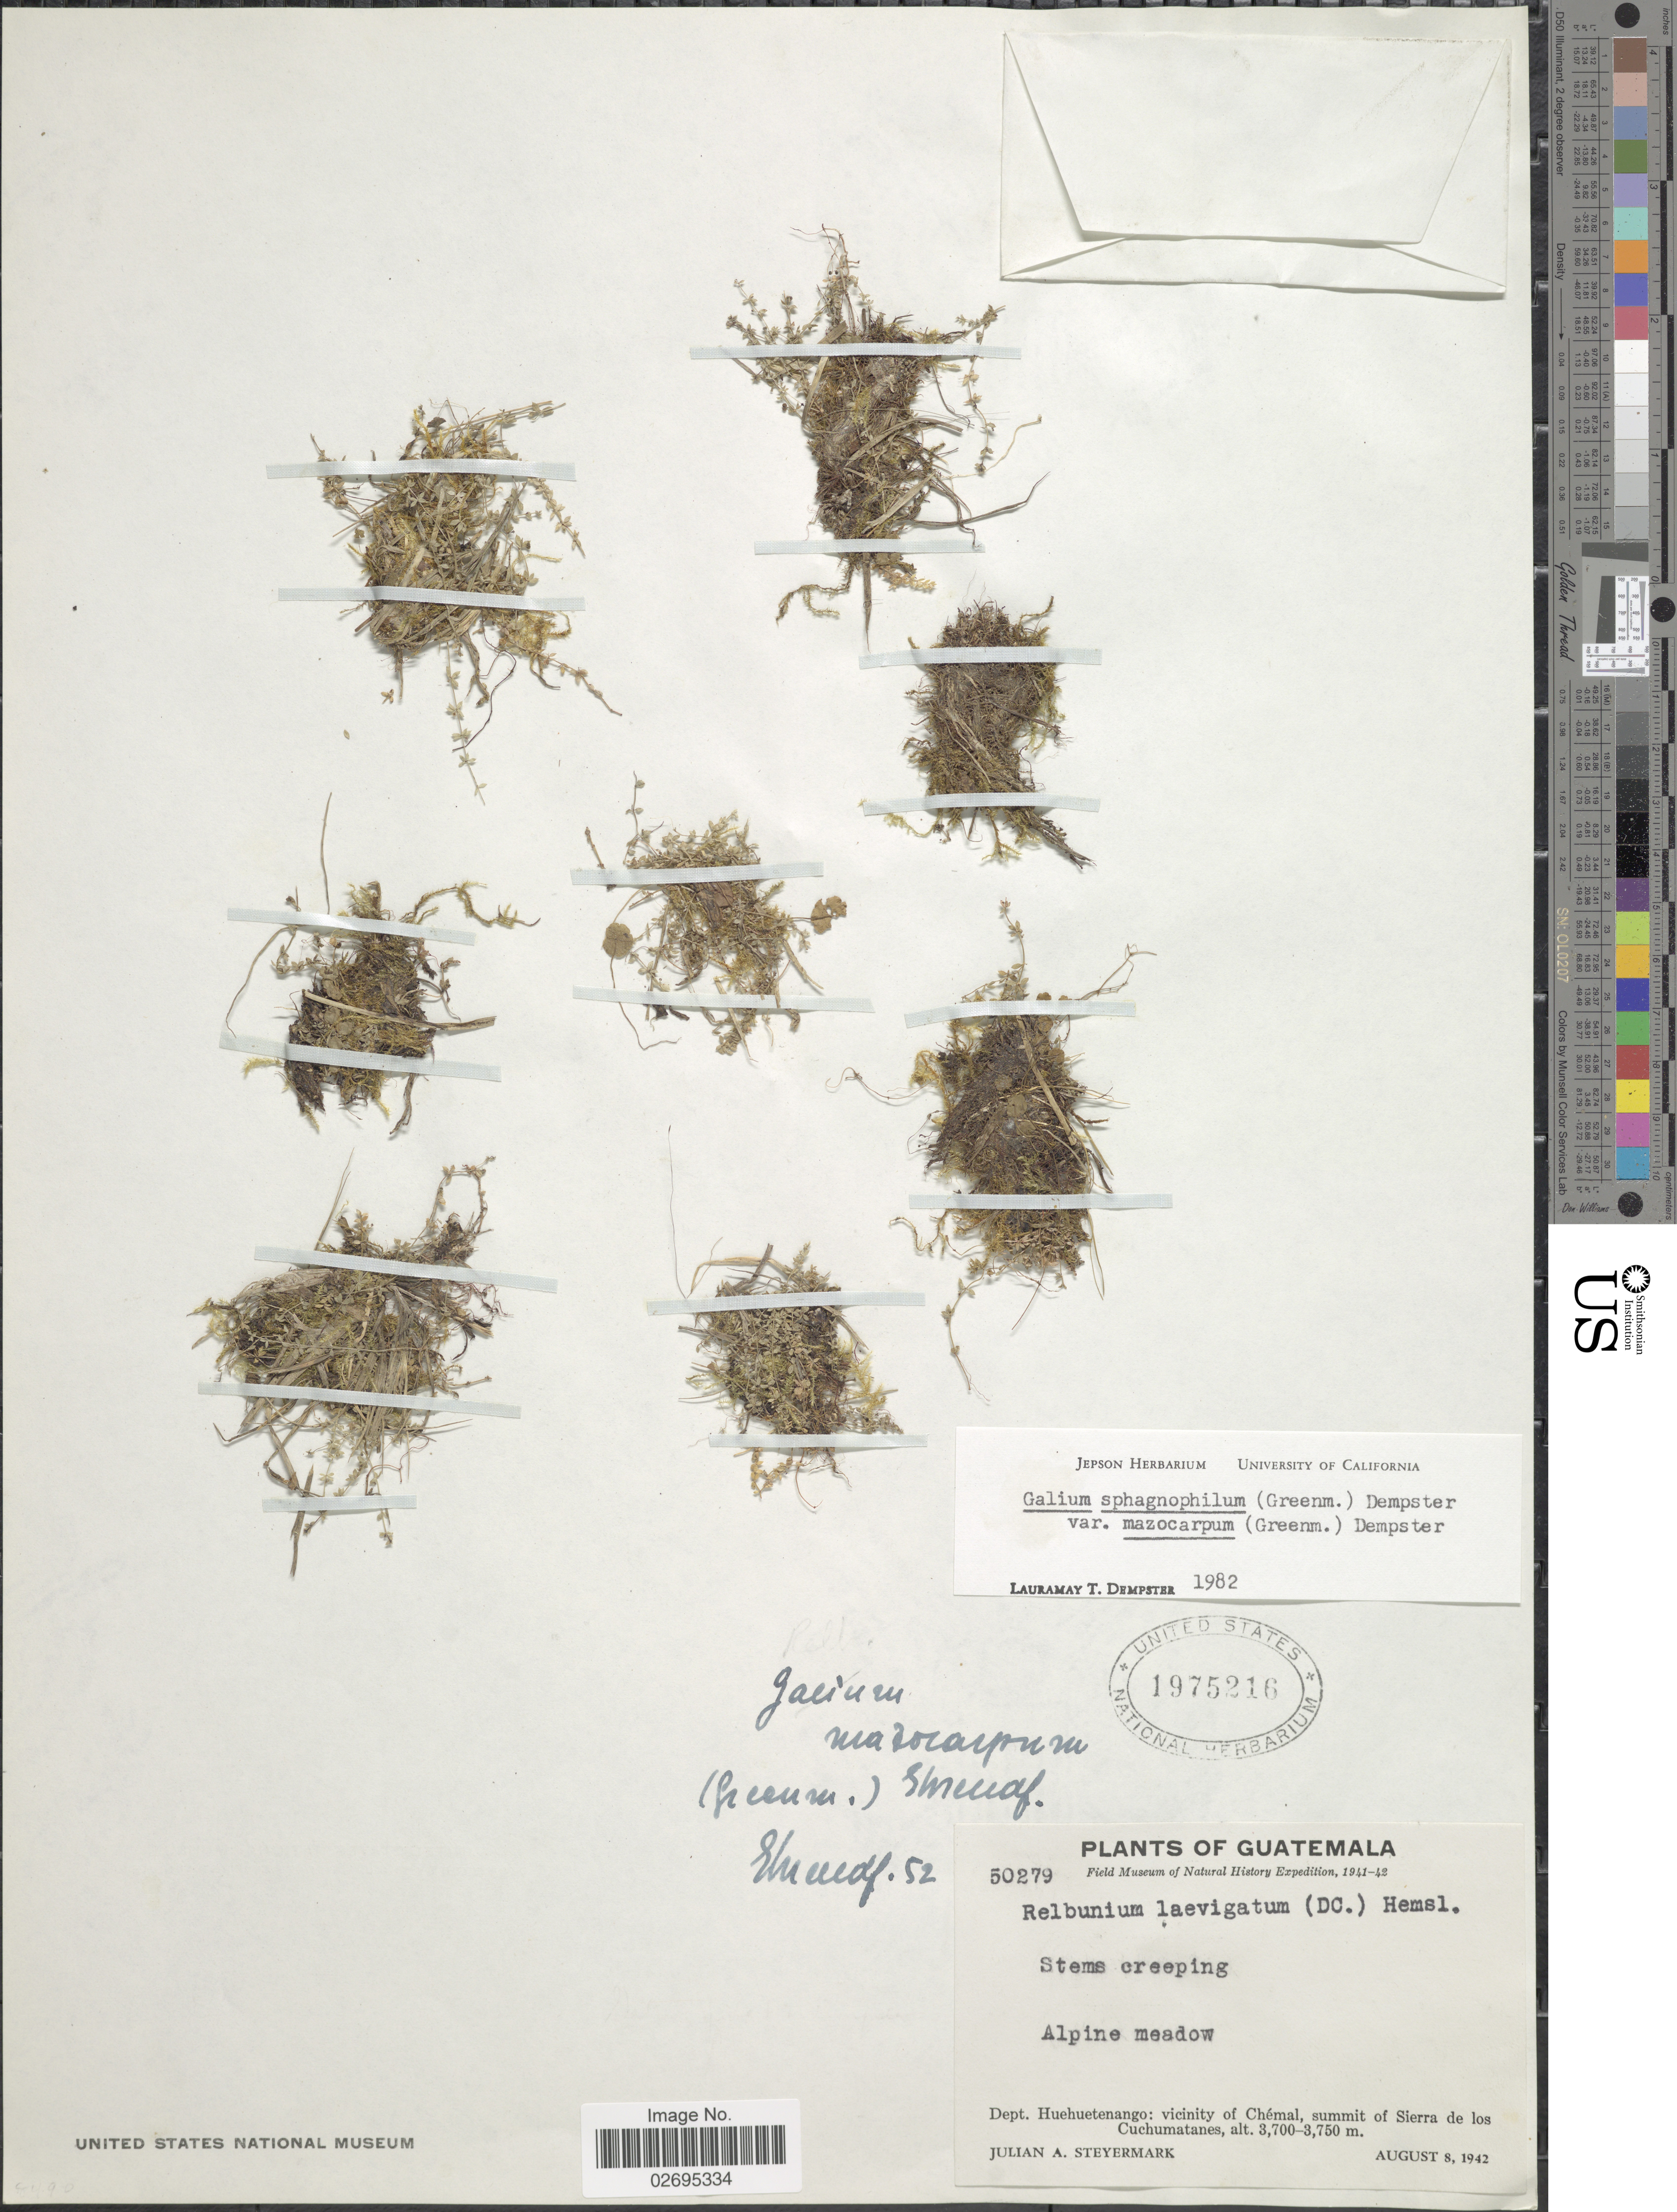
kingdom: Plantae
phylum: Tracheophyta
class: Magnoliopsida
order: Gentianales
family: Rubiaceae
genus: Galium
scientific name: Galium sphagnophilum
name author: (Greenm.) Dempster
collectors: J. Steyermark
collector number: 50279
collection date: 1942-08-08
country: Guatemala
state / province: Huehuetenango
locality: Vicinity of Chemal, summit of Sierra de los Cuchumatanes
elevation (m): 3700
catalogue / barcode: US 1975216